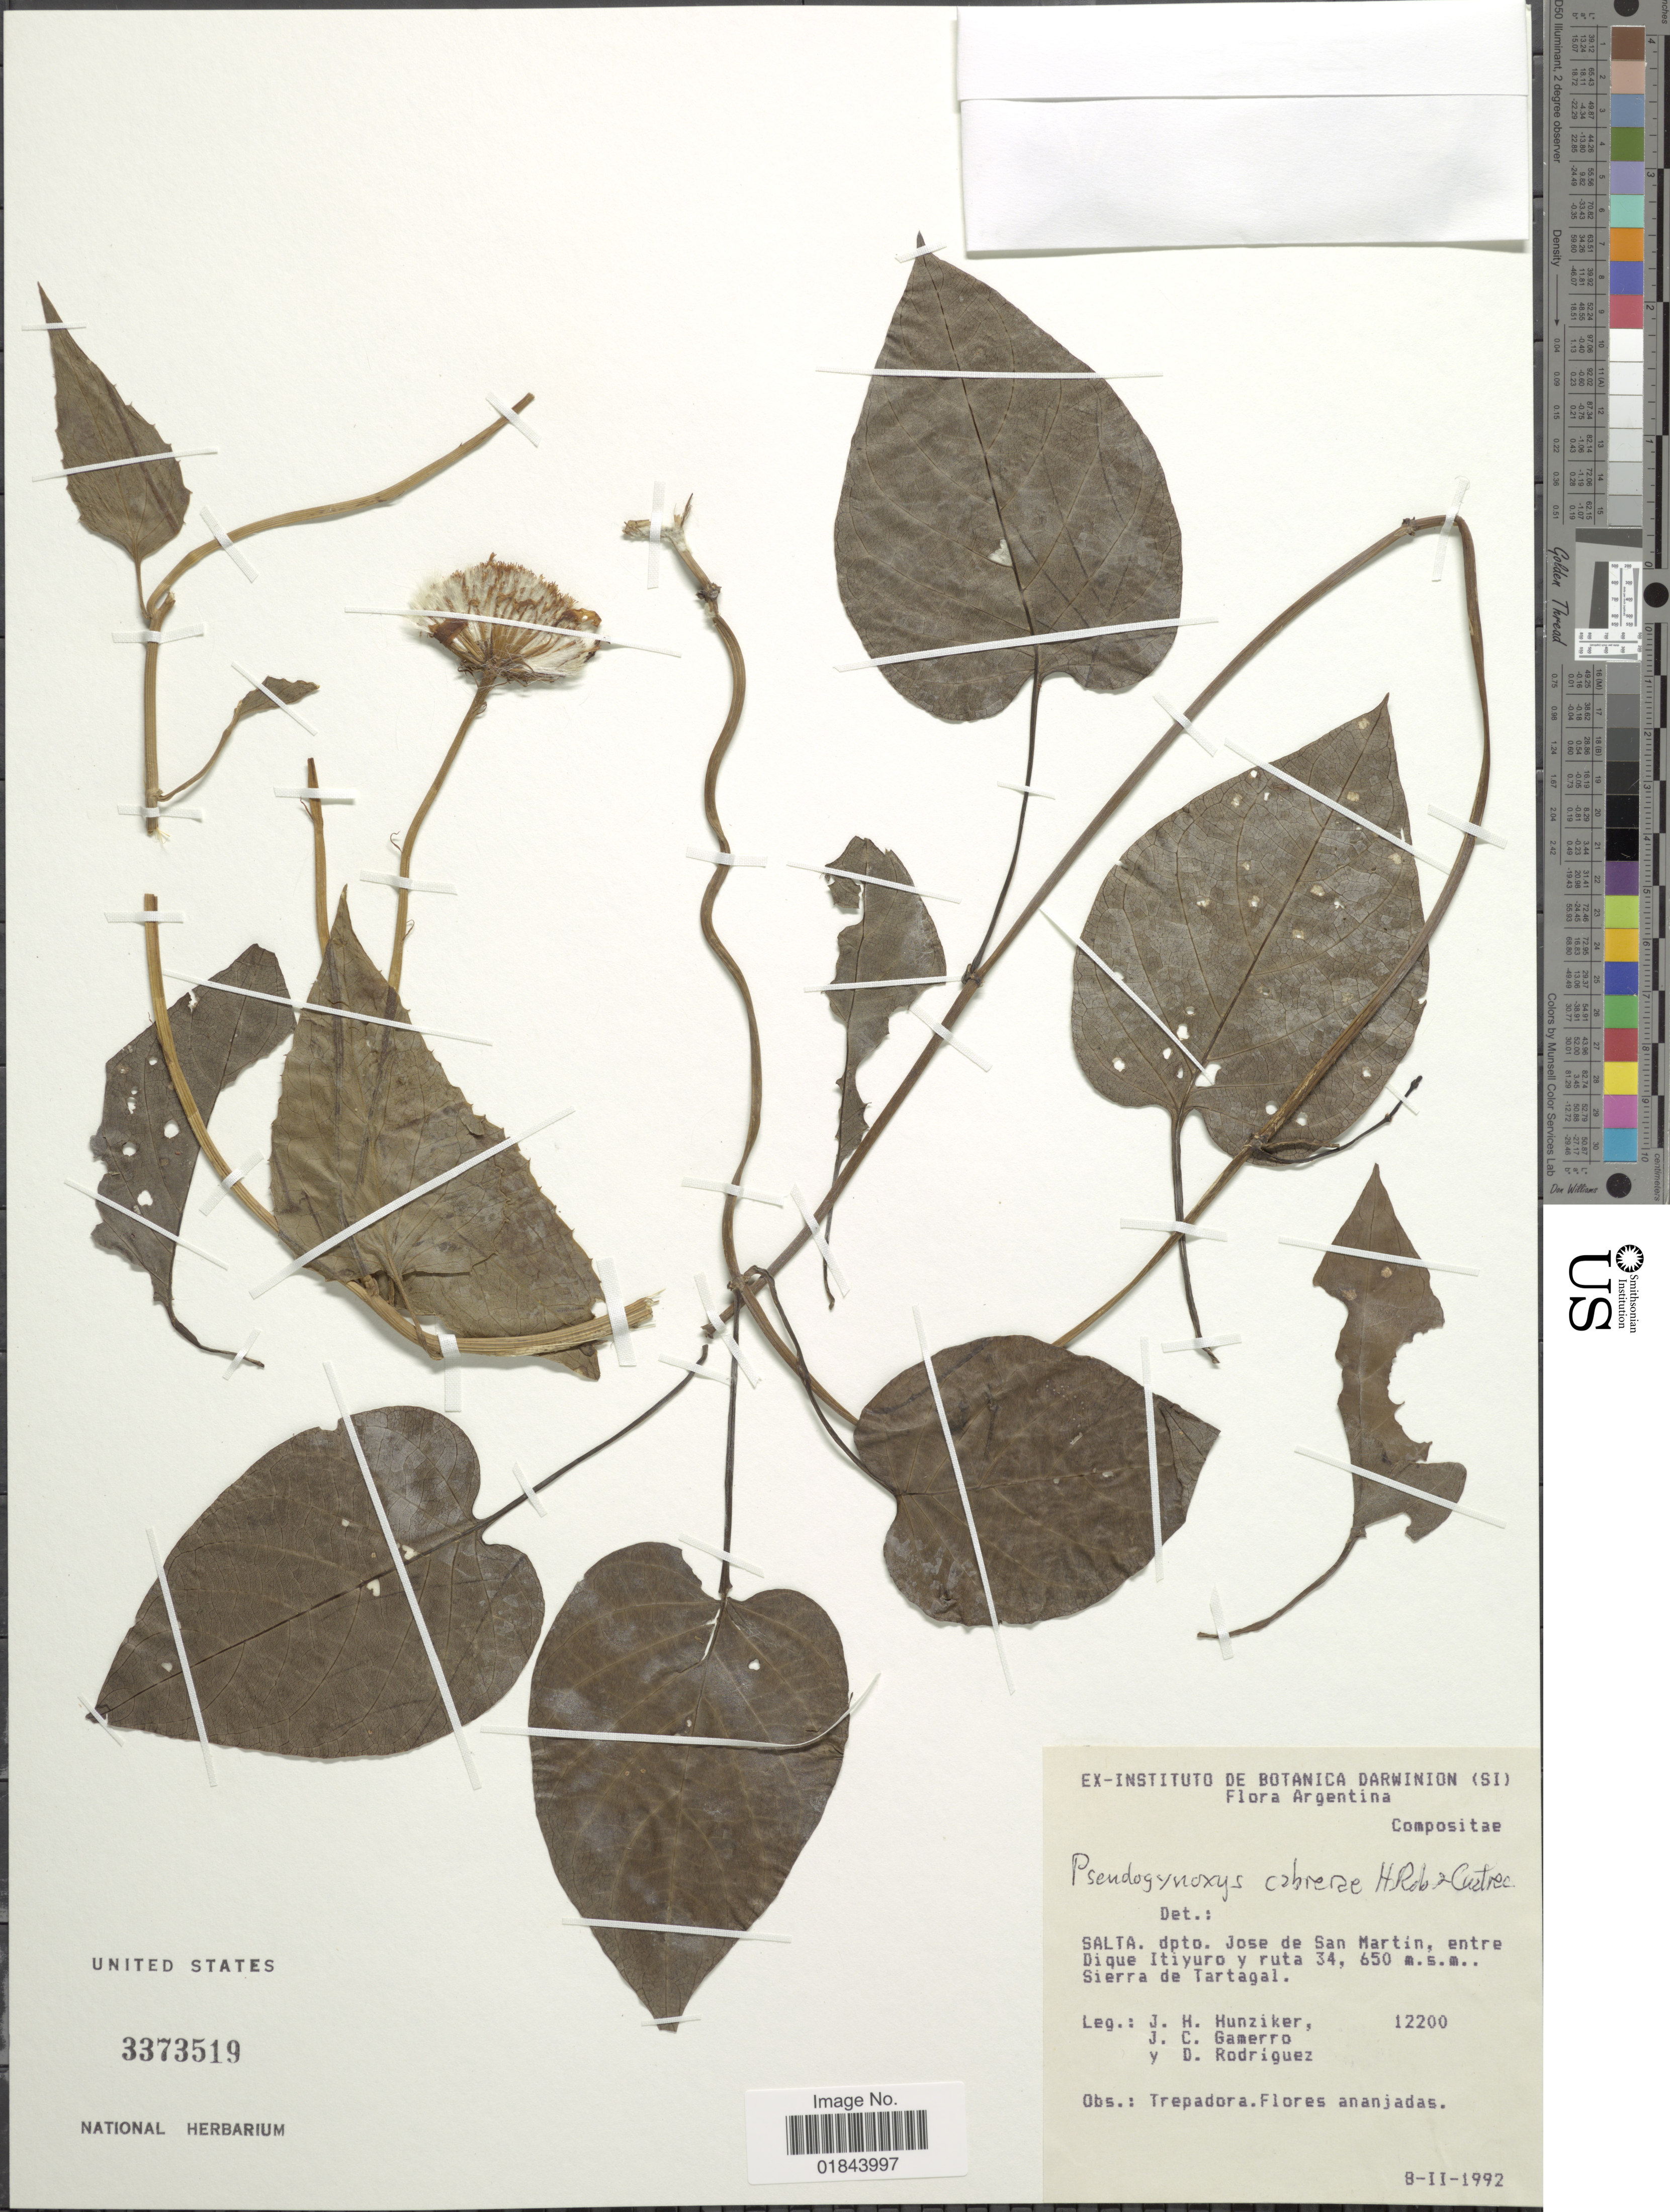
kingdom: Plantae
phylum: Tracheophyta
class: Magnoliopsida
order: Asterales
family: Asteraceae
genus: Pseudogynoxys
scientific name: Pseudogynoxys cabrerae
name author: H. Rob. & Cuatrec.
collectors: J. H. Hunziker, J. Gamerro & Y. Rodriguez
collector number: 12200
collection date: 1992-02-08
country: Argentina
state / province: Salta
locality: Dpto Jose de San martin, entre Dique Itiyuro y ruta 34, Sierra de Tartagal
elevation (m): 650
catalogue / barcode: US 3373519